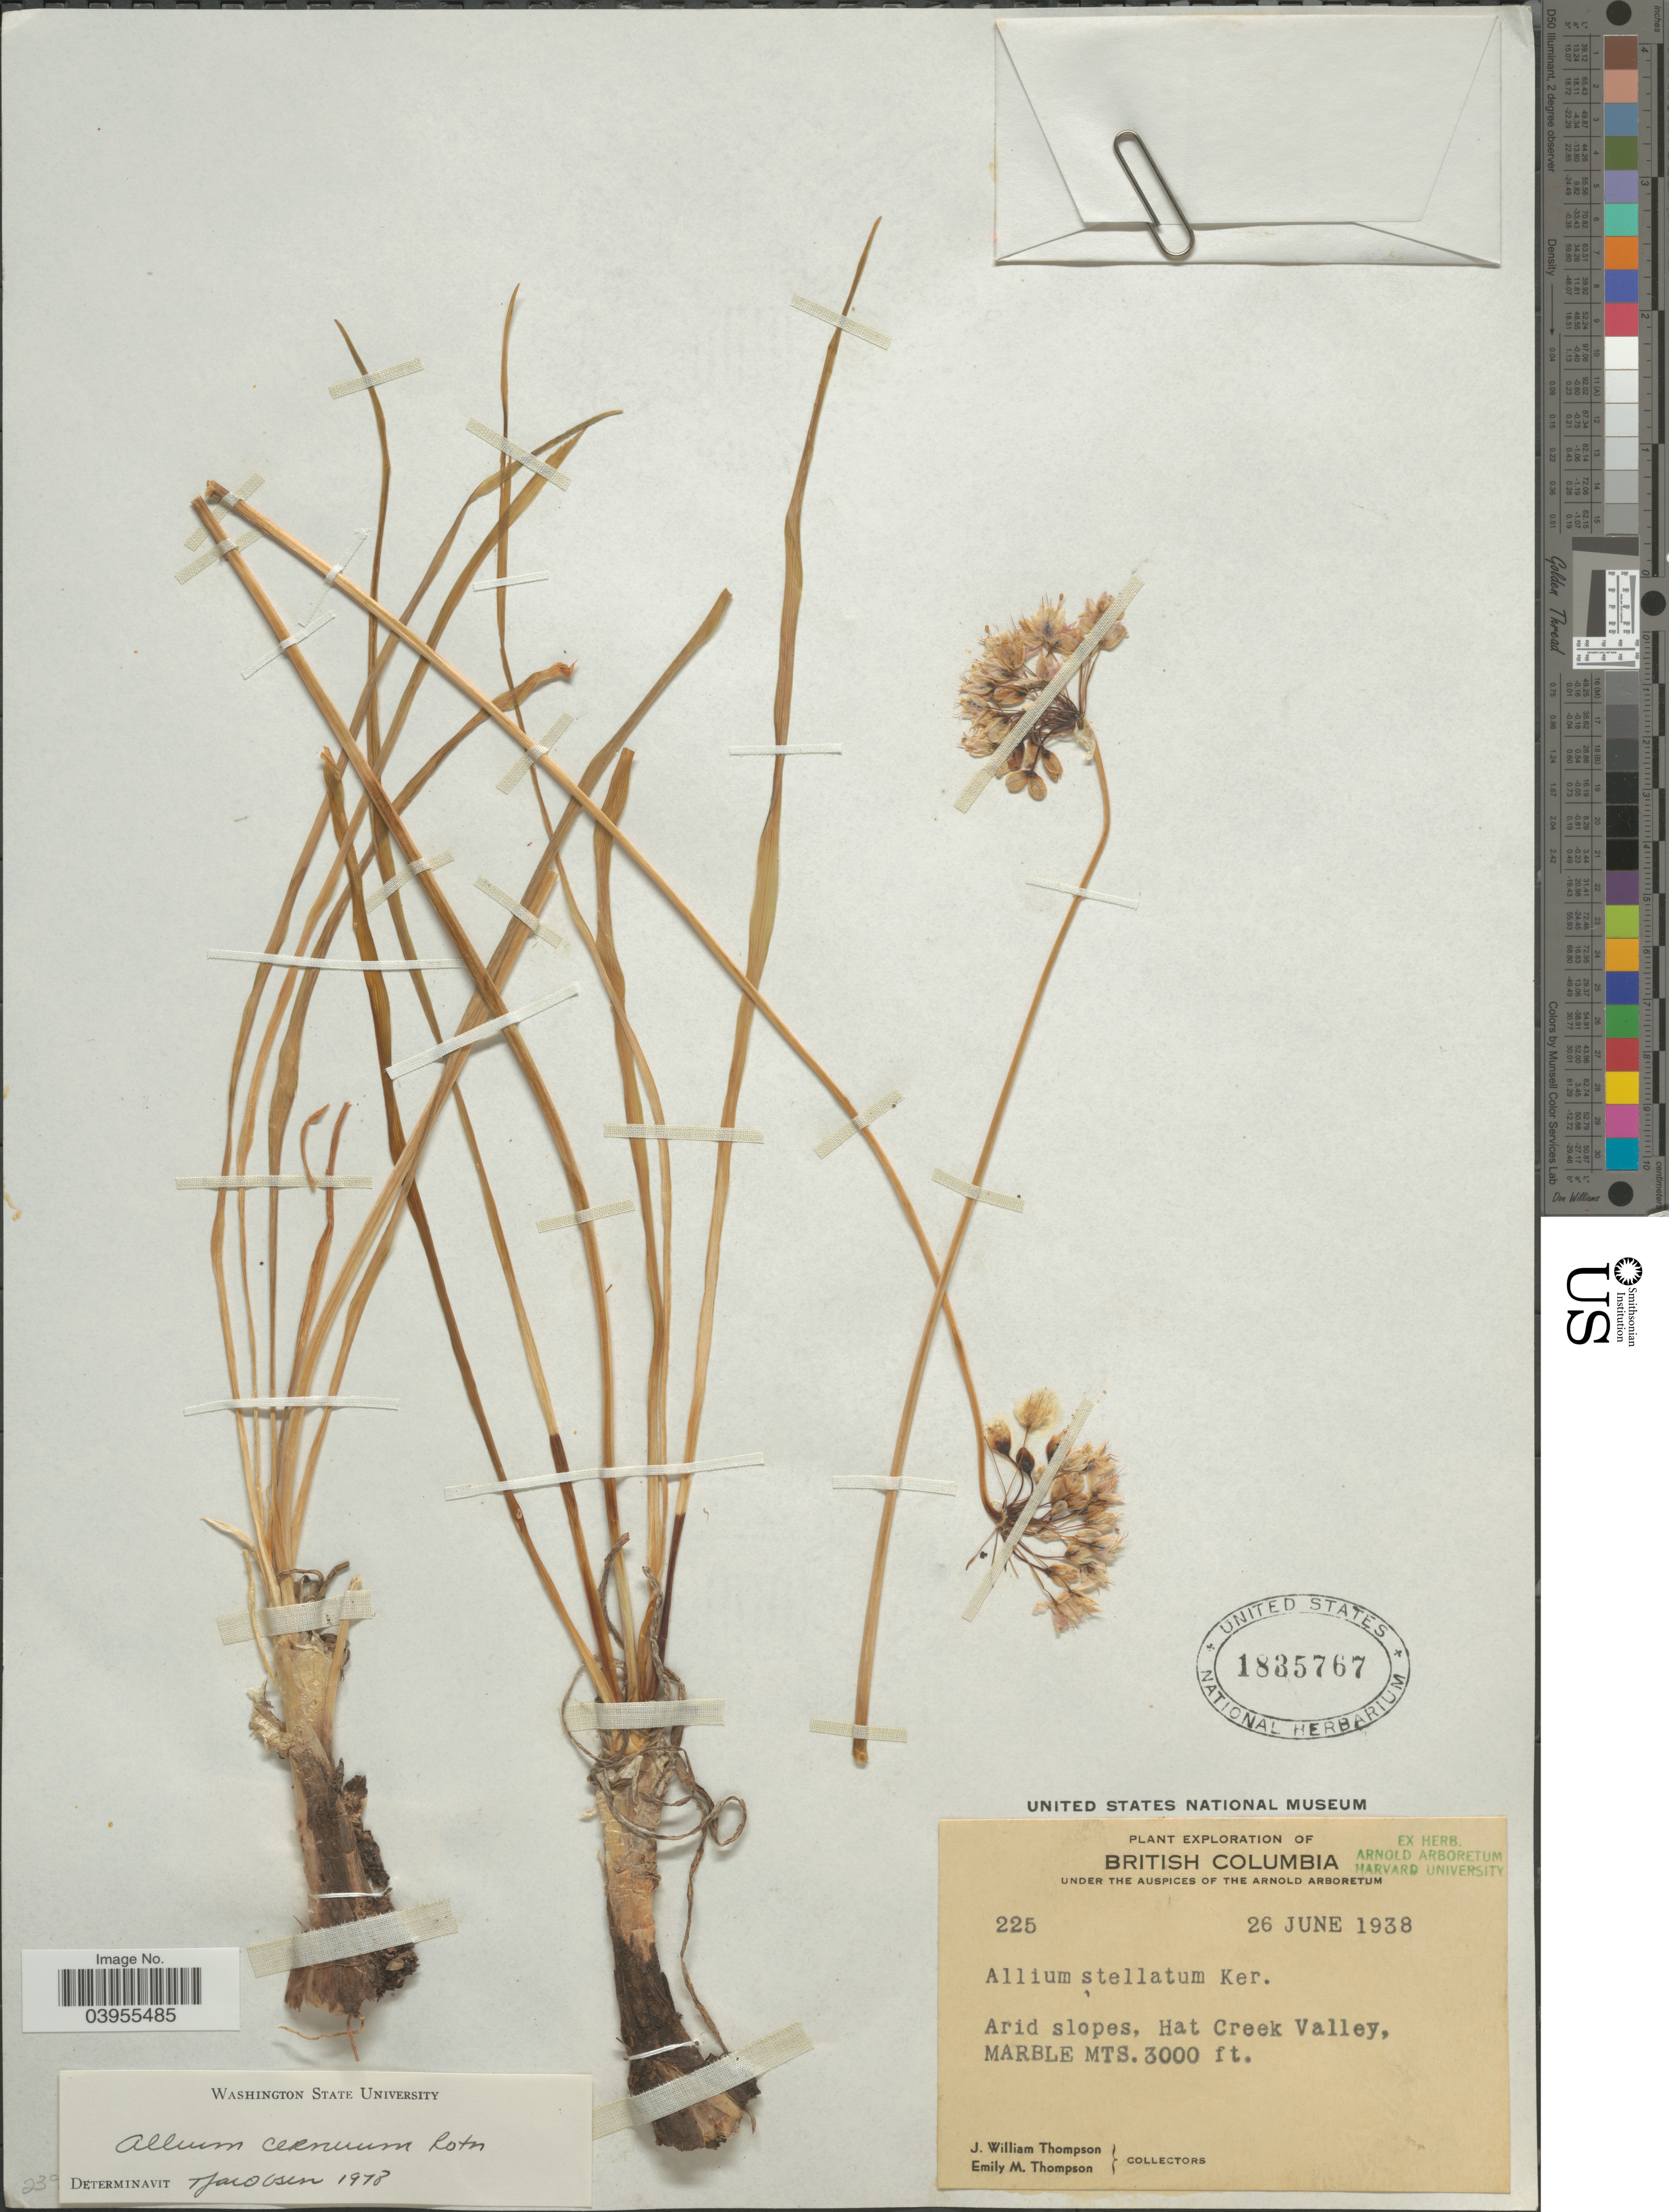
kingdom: Plantae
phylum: Tracheophyta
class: Liliopsida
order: Asparagales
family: Amaryllidaceae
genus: Allium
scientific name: Allium cernuum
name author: Roth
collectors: J. W. Thompson & E. M. Thompson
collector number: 225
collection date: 1938-06-26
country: Canada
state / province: British Columbia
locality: Arid slopes, Hat Creek Valley, Marble Mts.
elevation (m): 914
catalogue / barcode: US 1835767